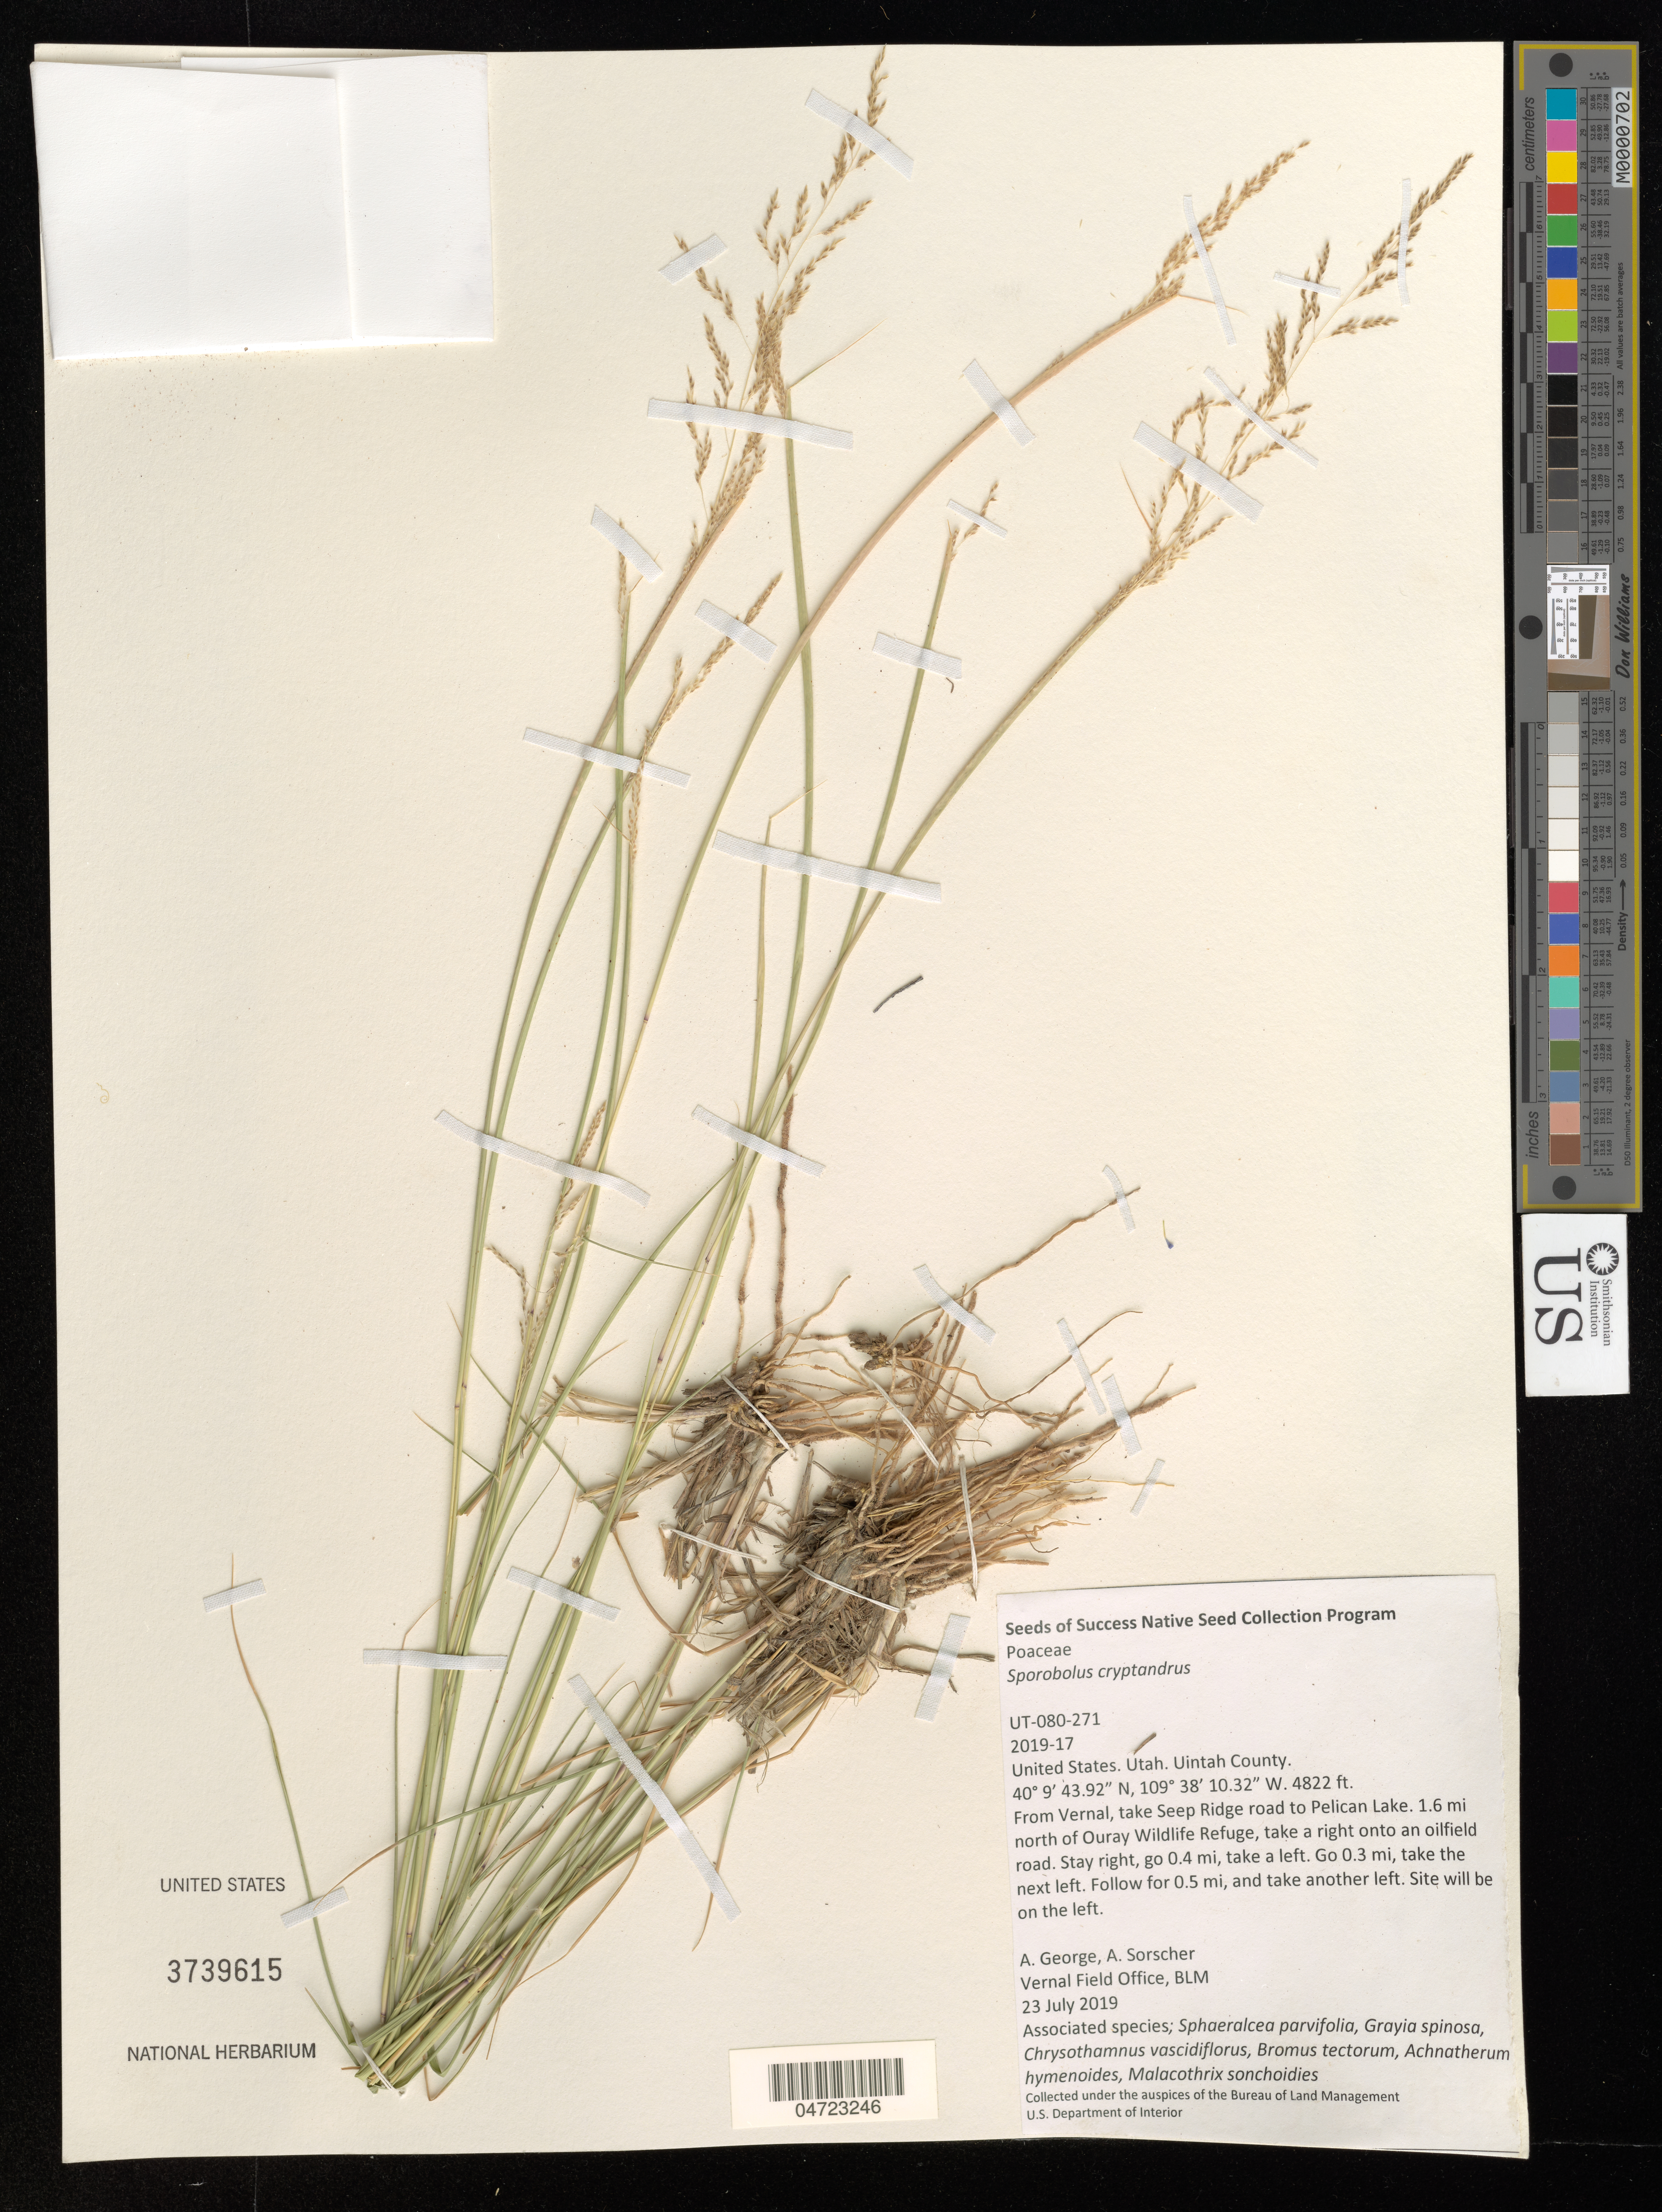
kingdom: Plantae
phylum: Tracheophyta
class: Liliopsida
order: Poales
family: Poaceae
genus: Sporobolus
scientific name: Sporobolus cryptandrus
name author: (Torr.) A. Gray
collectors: A. George & A. Sorscher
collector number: UT-080-271/2019-17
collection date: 2019-07-23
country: United States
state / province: Utah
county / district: Uintah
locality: Uintah County. From Vernal, take Seep Ridge road to Pelican Lake. 1.6 mi north of Ouray Wildlife Refuge, take a right onto an oilfield road. Stay right, go 0.4 mi, take a left. Go 0.3 mi, take the next left. Follow for 0.5 mi, and take another left. Site will be on the left.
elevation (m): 1470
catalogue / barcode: US 3739615